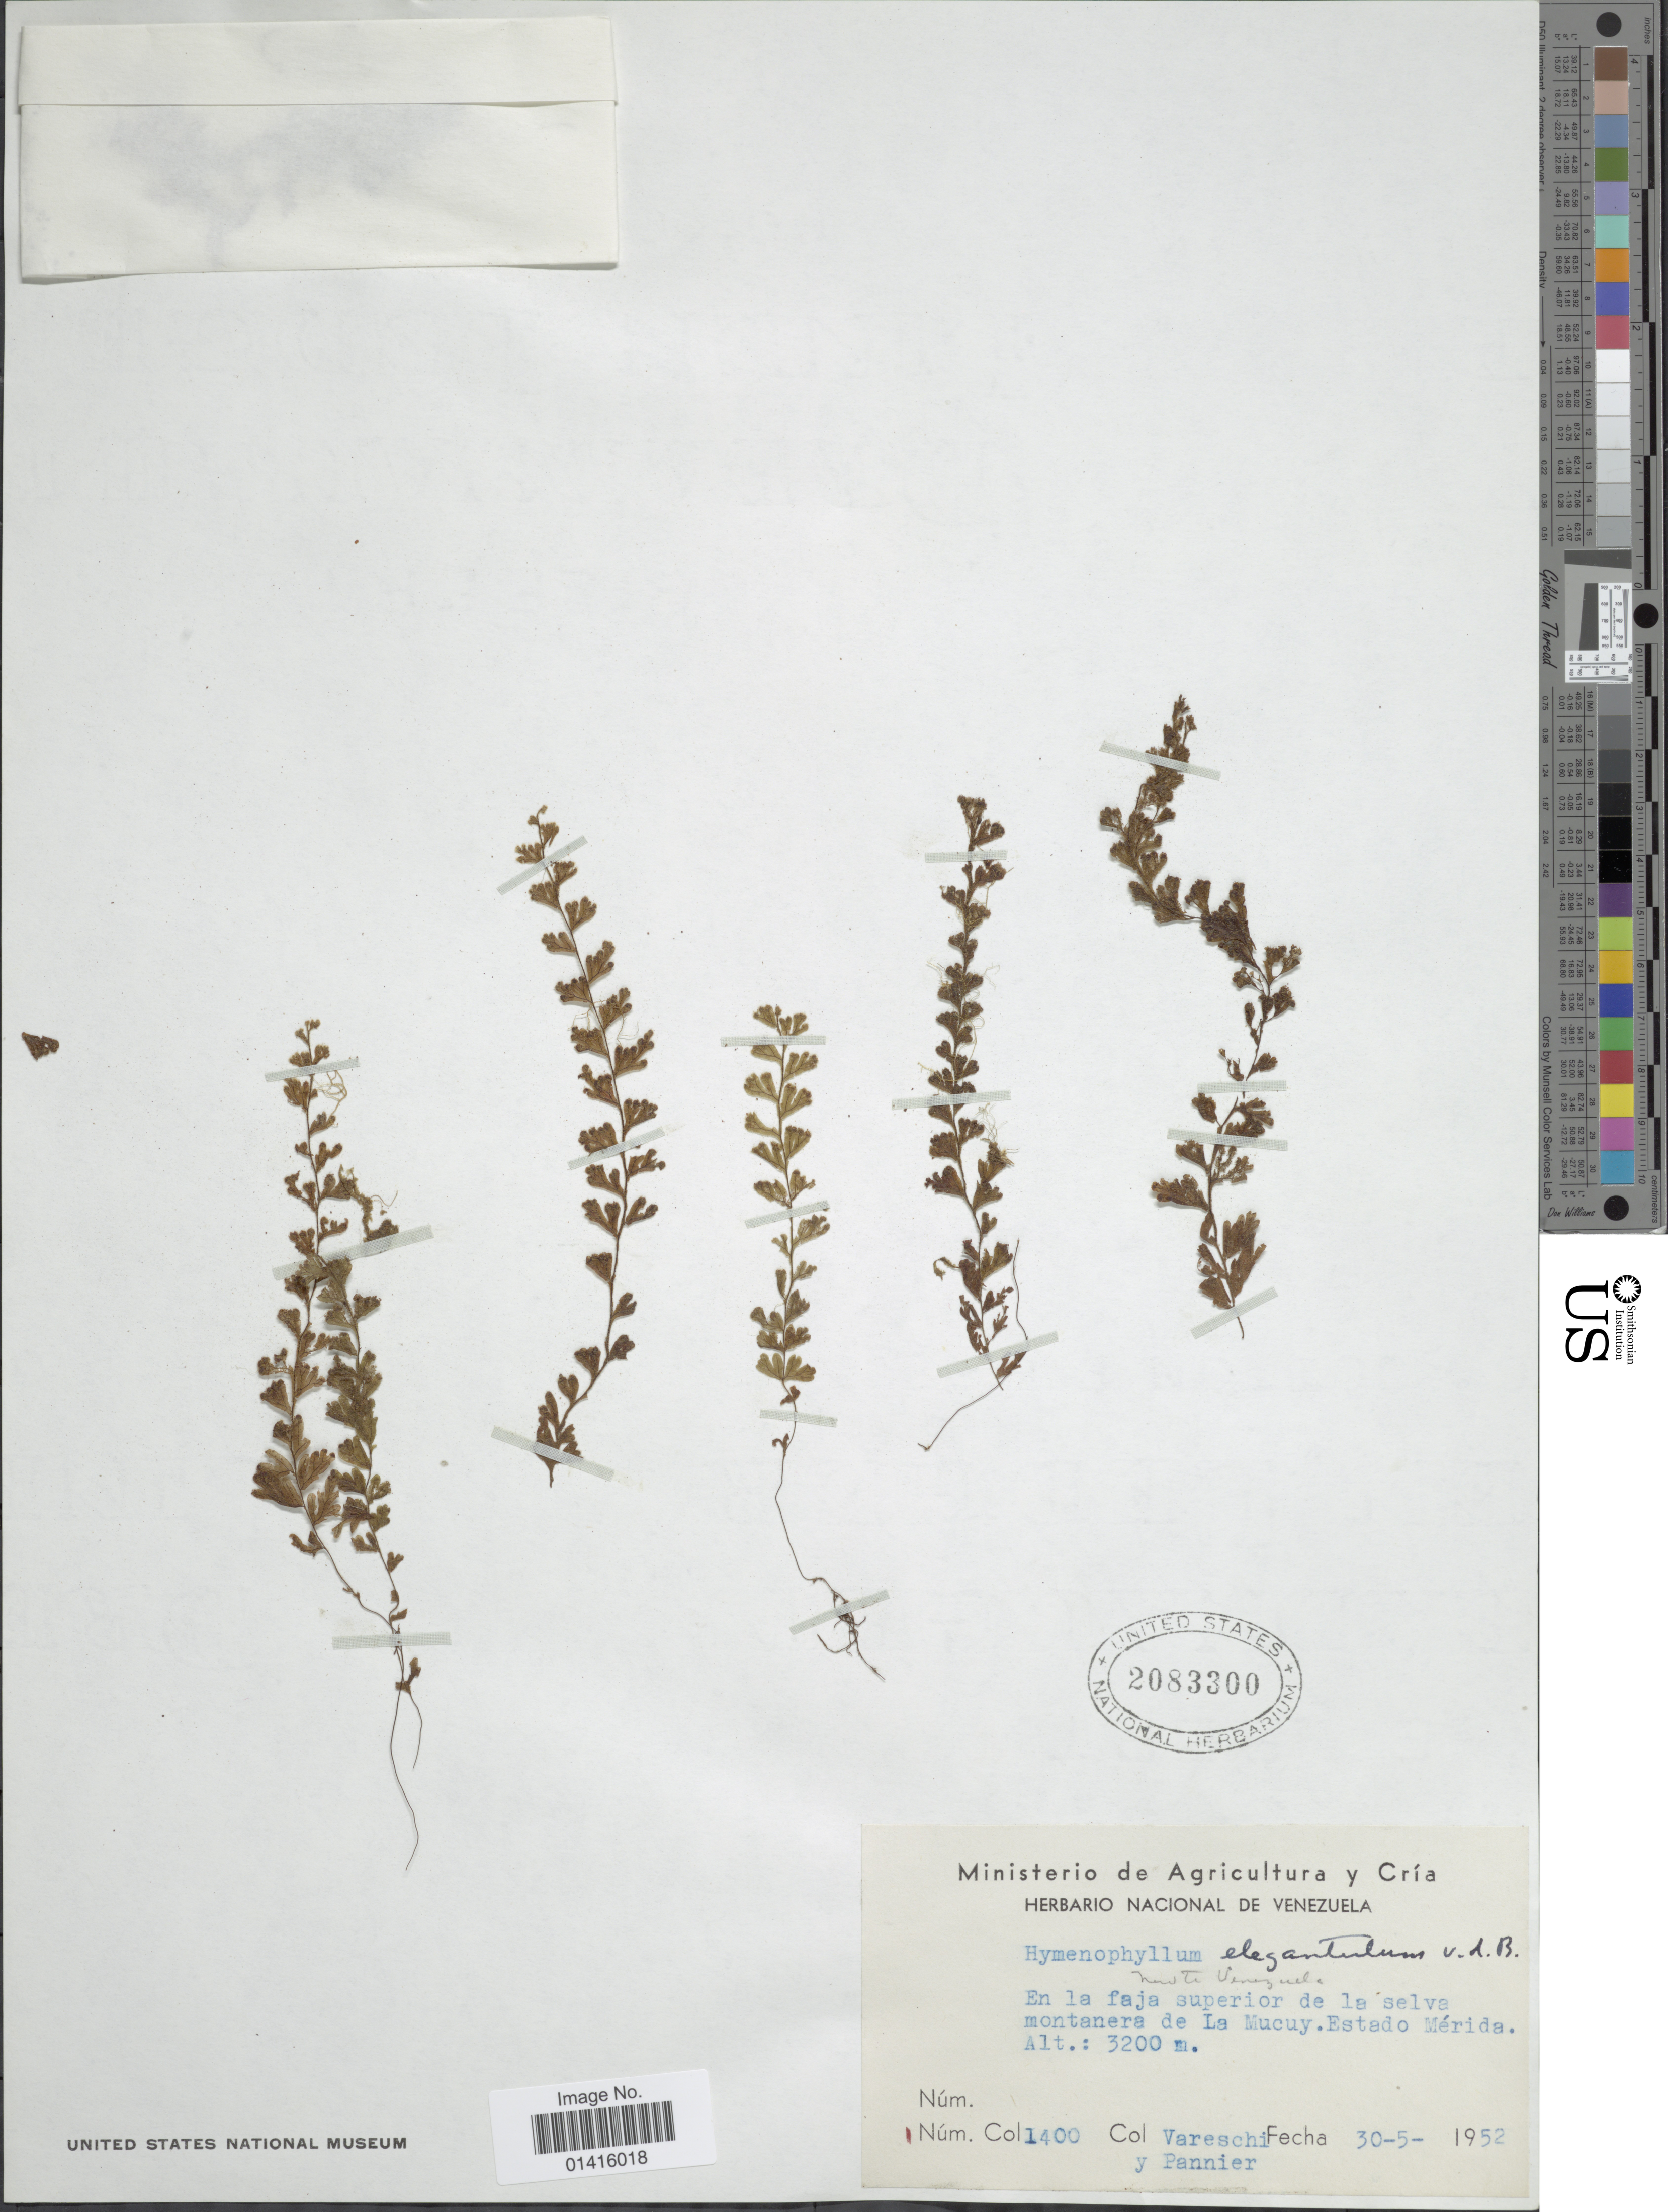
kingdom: Plantae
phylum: Tracheophyta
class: Polypodiopsida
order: Hymenophyllales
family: Hymenophyllaceae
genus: Hymenophyllum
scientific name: Hymenophyllum elegantulum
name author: Bosch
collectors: -. Vareschi & F. Pannier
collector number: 1400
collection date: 1952-05-30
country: Venezuela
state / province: Mérida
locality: En la faja superior de la selva montanera de La Mucuy Estado Mérida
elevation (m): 3200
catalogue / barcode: US 208330